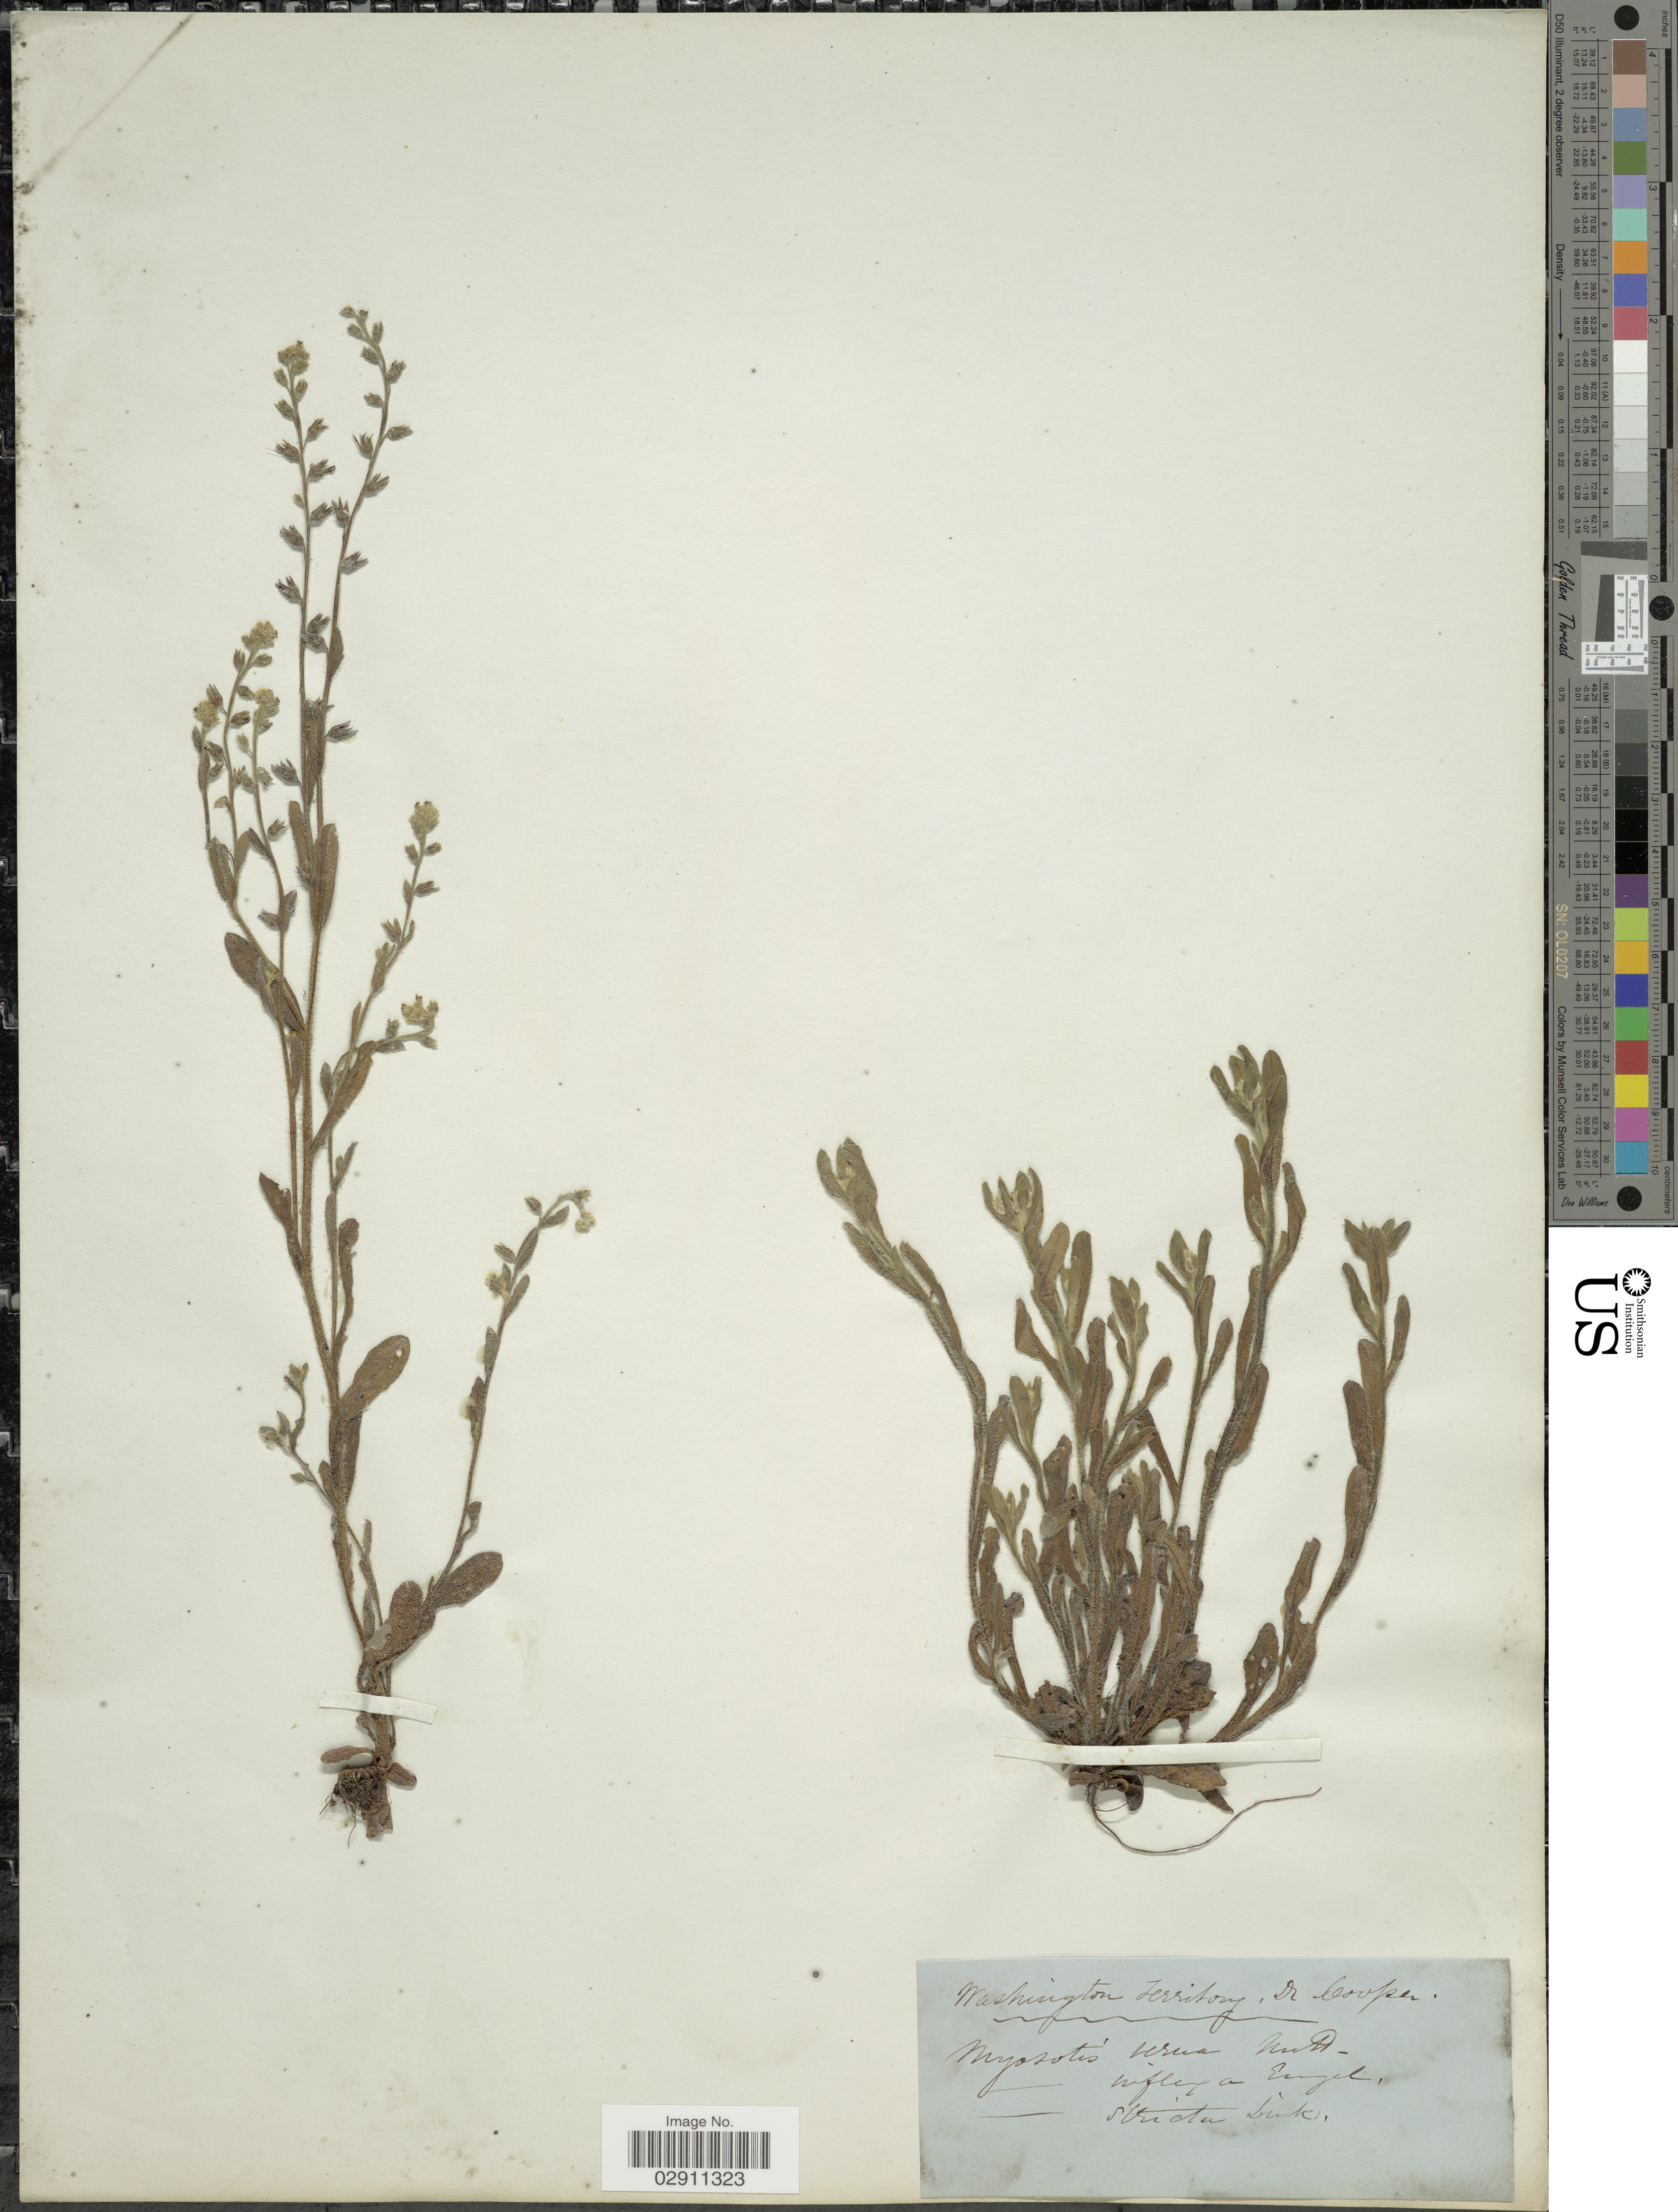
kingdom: Plantae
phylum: Tracheophyta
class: Magnoliopsida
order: Boraginales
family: Boraginaceae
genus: Myosotis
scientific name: Myosotis verna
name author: Nutt.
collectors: Dr. Cooper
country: United States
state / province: Washington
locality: Washington Territory.